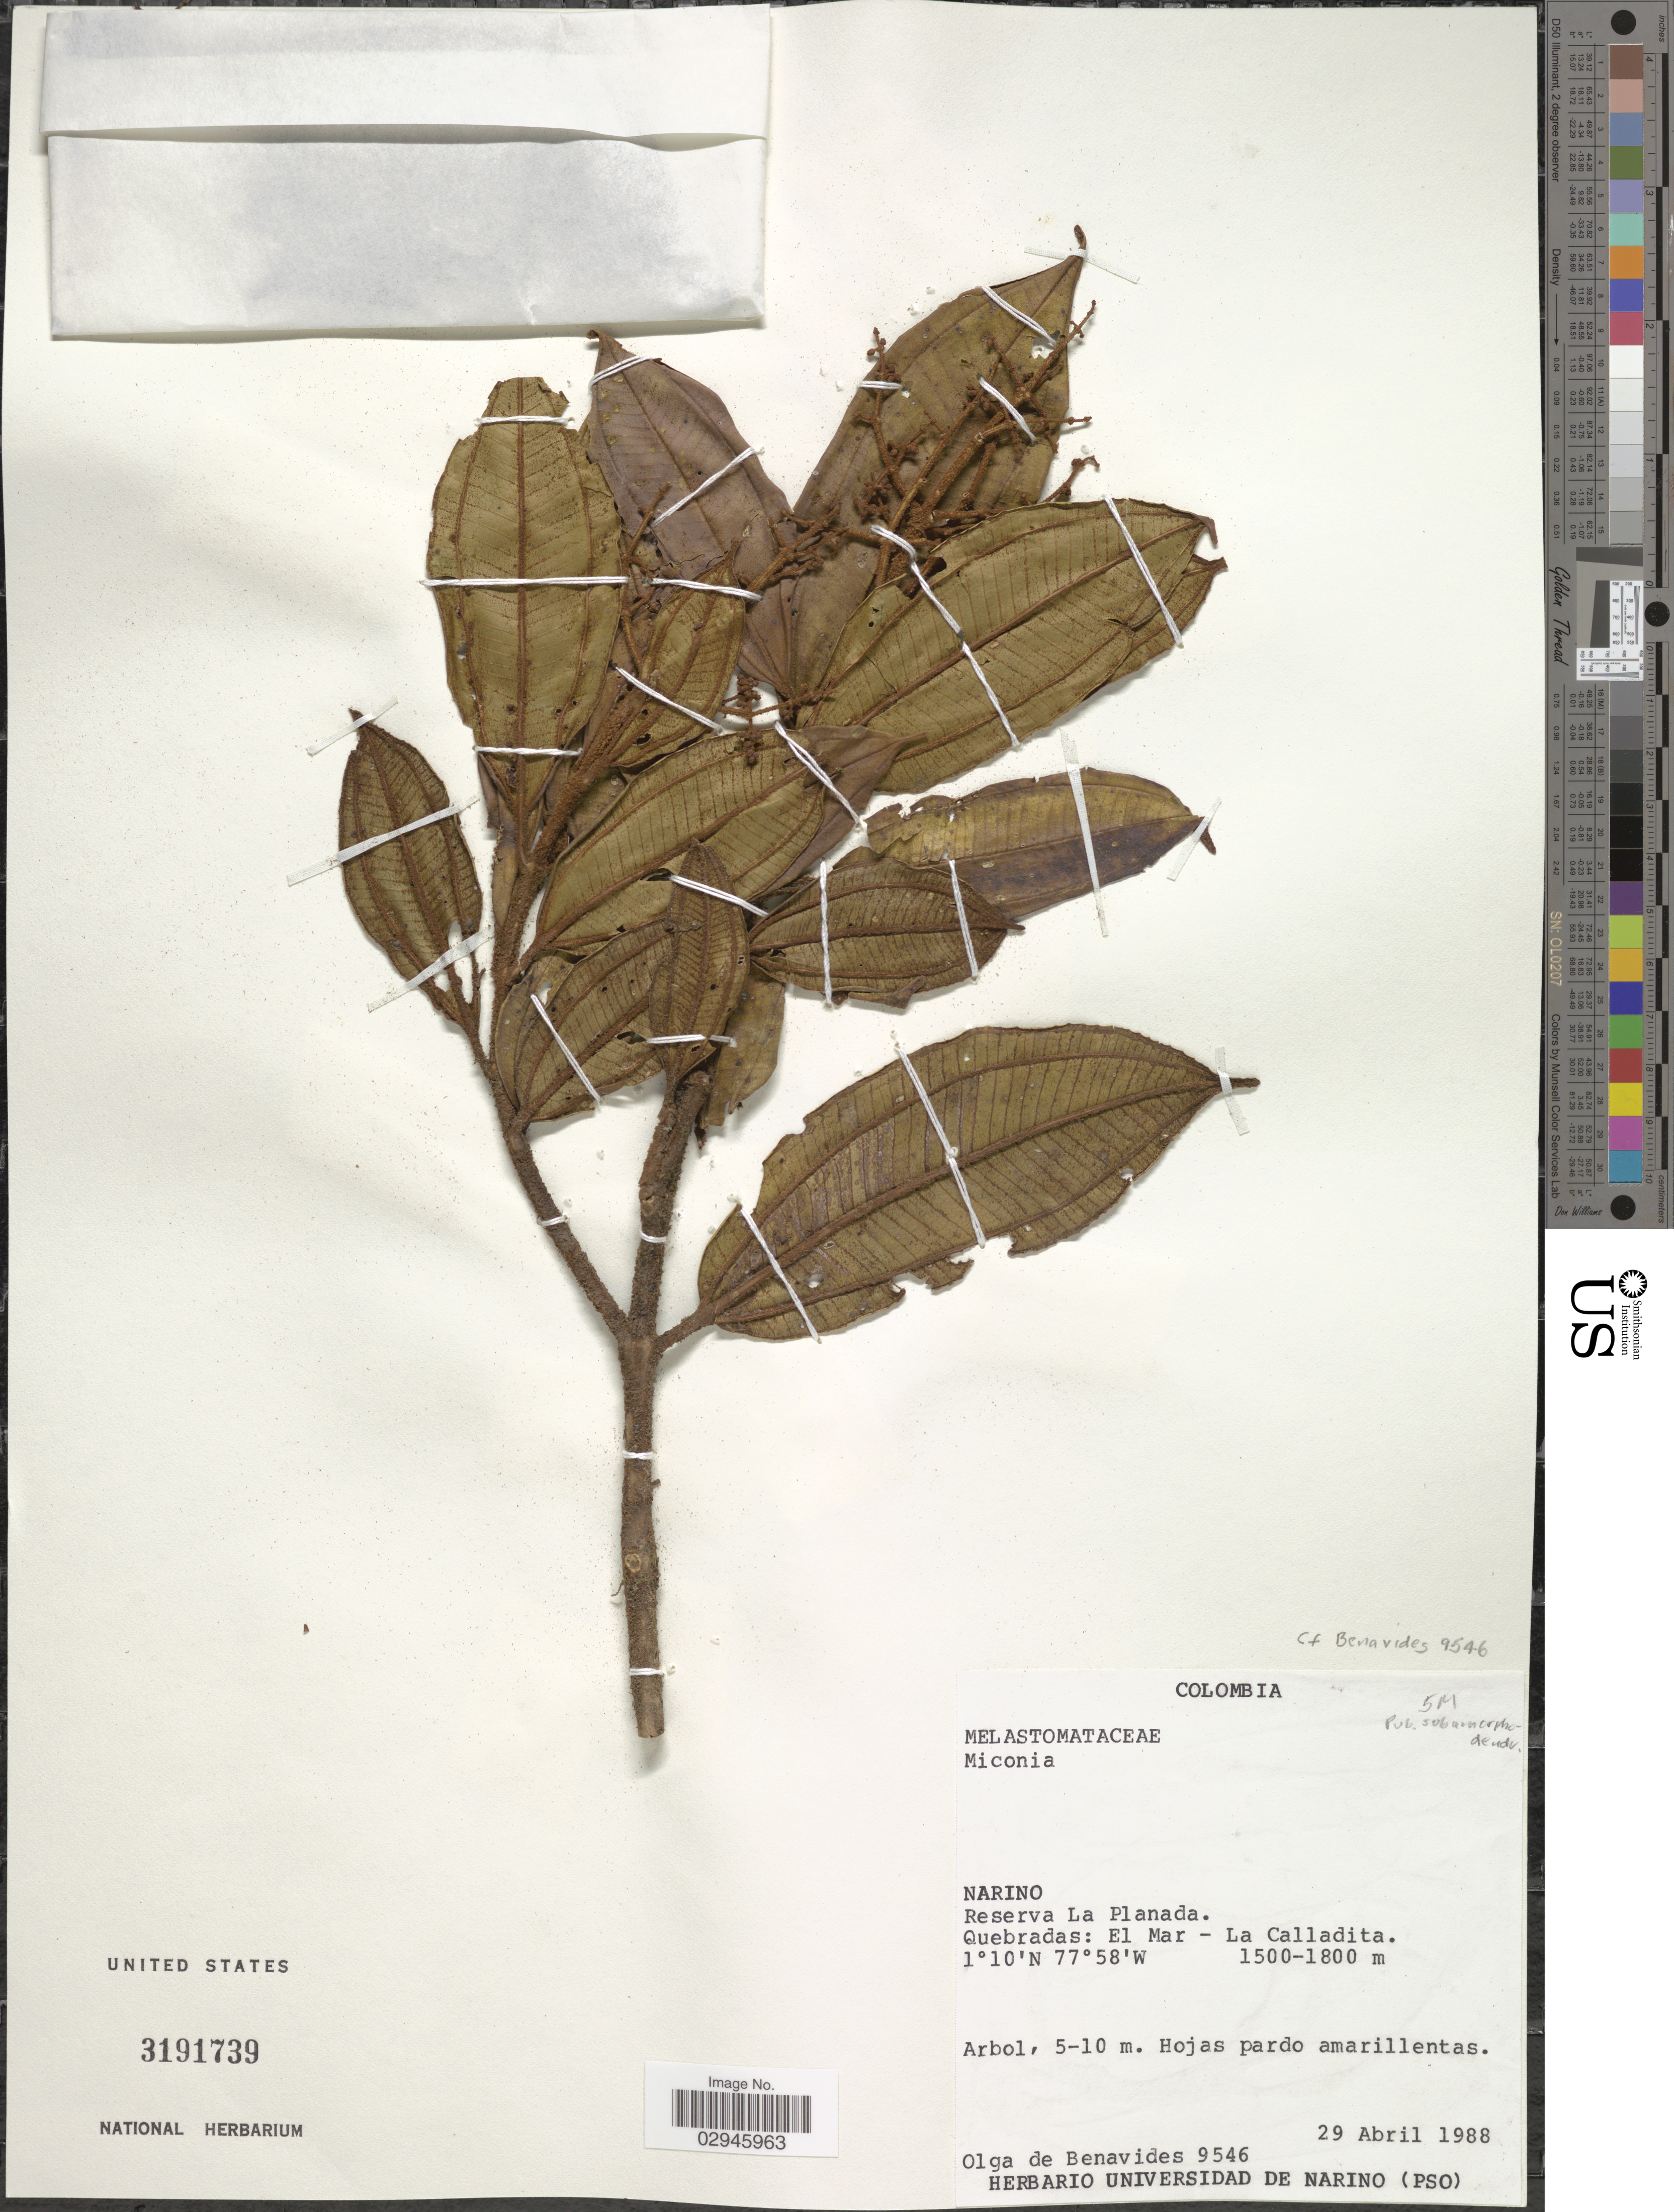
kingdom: Plantae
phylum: Tracheophyta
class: Magnoliopsida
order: Myrtales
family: Melastomataceae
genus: Miconia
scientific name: Miconia sp.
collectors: Olga S. de Benavides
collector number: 9546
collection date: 1988-04-29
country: Colombia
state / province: Nariño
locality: Reserva La Planada. Quebradas: El Mar - La Calladita.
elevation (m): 1500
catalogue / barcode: US 3191739